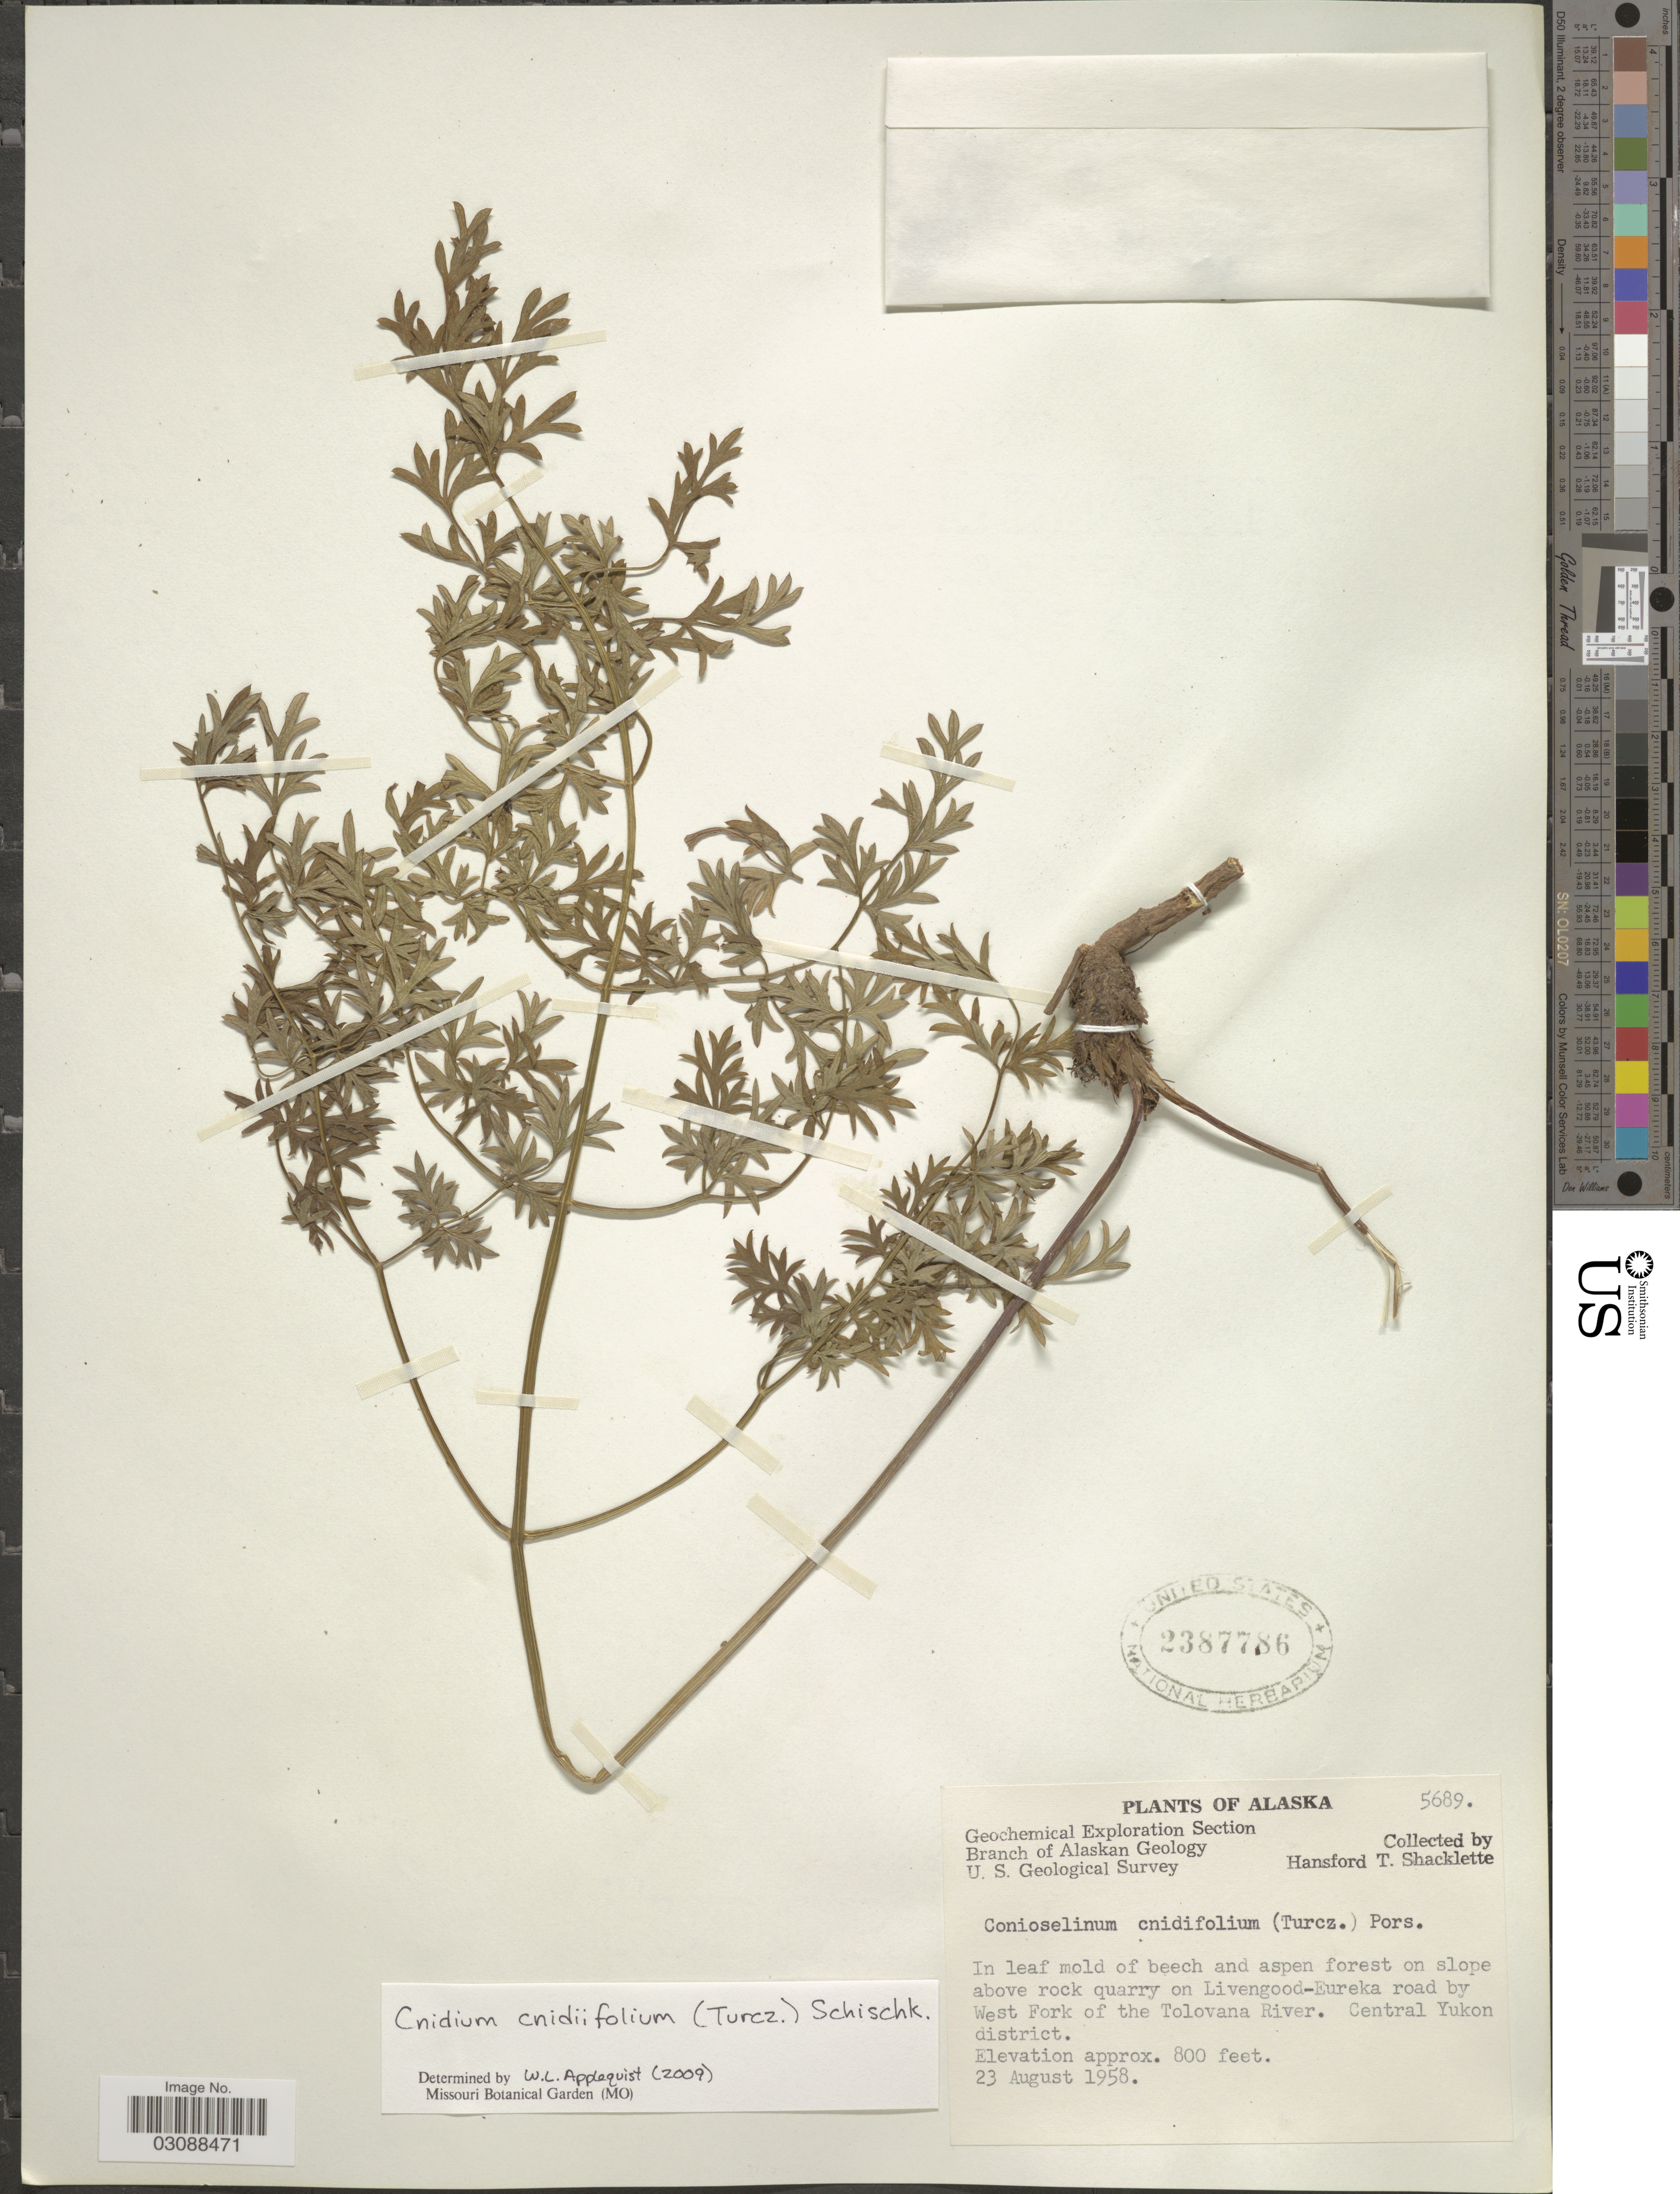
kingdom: Plantae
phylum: Tracheophyta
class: Magnoliopsida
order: Apiales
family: Apiaceae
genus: Cnidium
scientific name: Cnidium cnidiifolium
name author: (Turcz.) Schischk.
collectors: H. Shacklette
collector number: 5689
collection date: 1958-08-23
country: United States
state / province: Alaska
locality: In leaf mold of beech and aspen forest on slope above rock quarry on Livengood-Eureka road by West Fork of the Tolovana River. Central Yukon district.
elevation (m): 244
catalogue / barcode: US 2387786